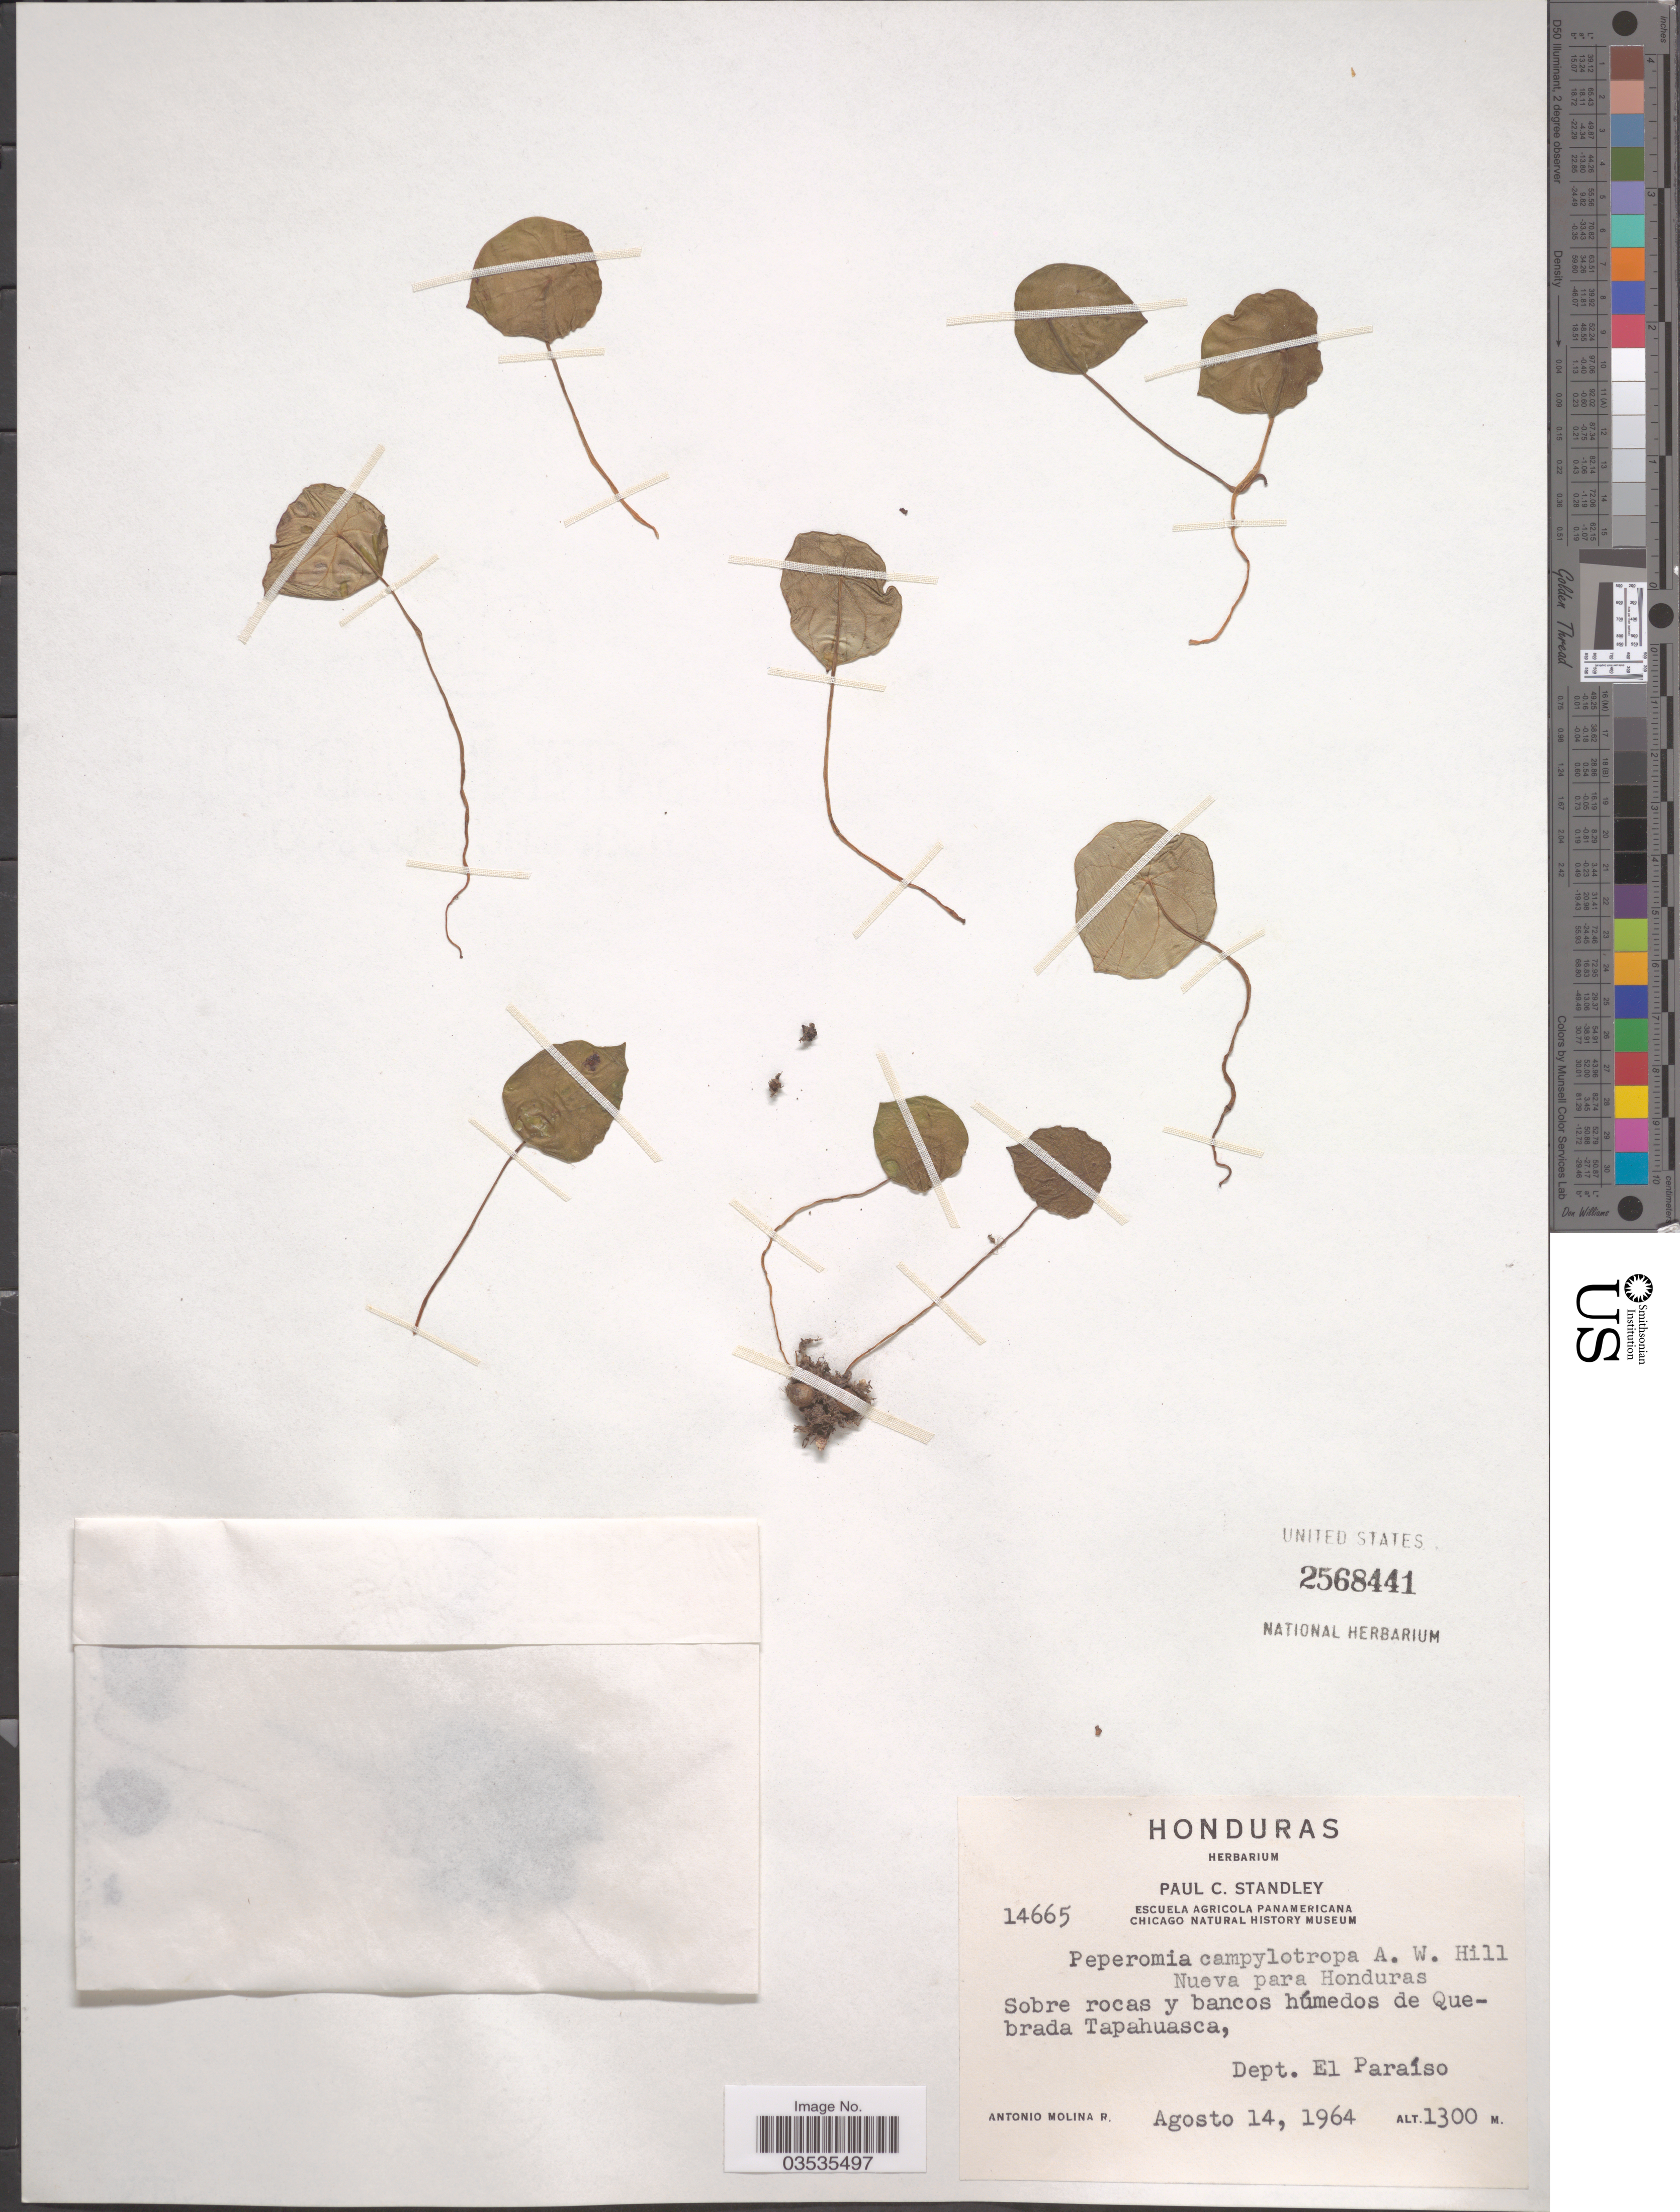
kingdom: Plantae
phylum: Tracheophyta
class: Magnoliopsida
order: Piperales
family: Piperaceae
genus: Peperomia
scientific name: Peperomia campylotropa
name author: A.W. Hill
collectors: A. Molina R.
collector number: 14665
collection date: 1964-08-14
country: Honduras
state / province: El Paraiso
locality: Sobre rocas y bancos húmedos de Quebrada Tapahuasca, Dept. El Paraíso.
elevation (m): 1300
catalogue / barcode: US 2568441